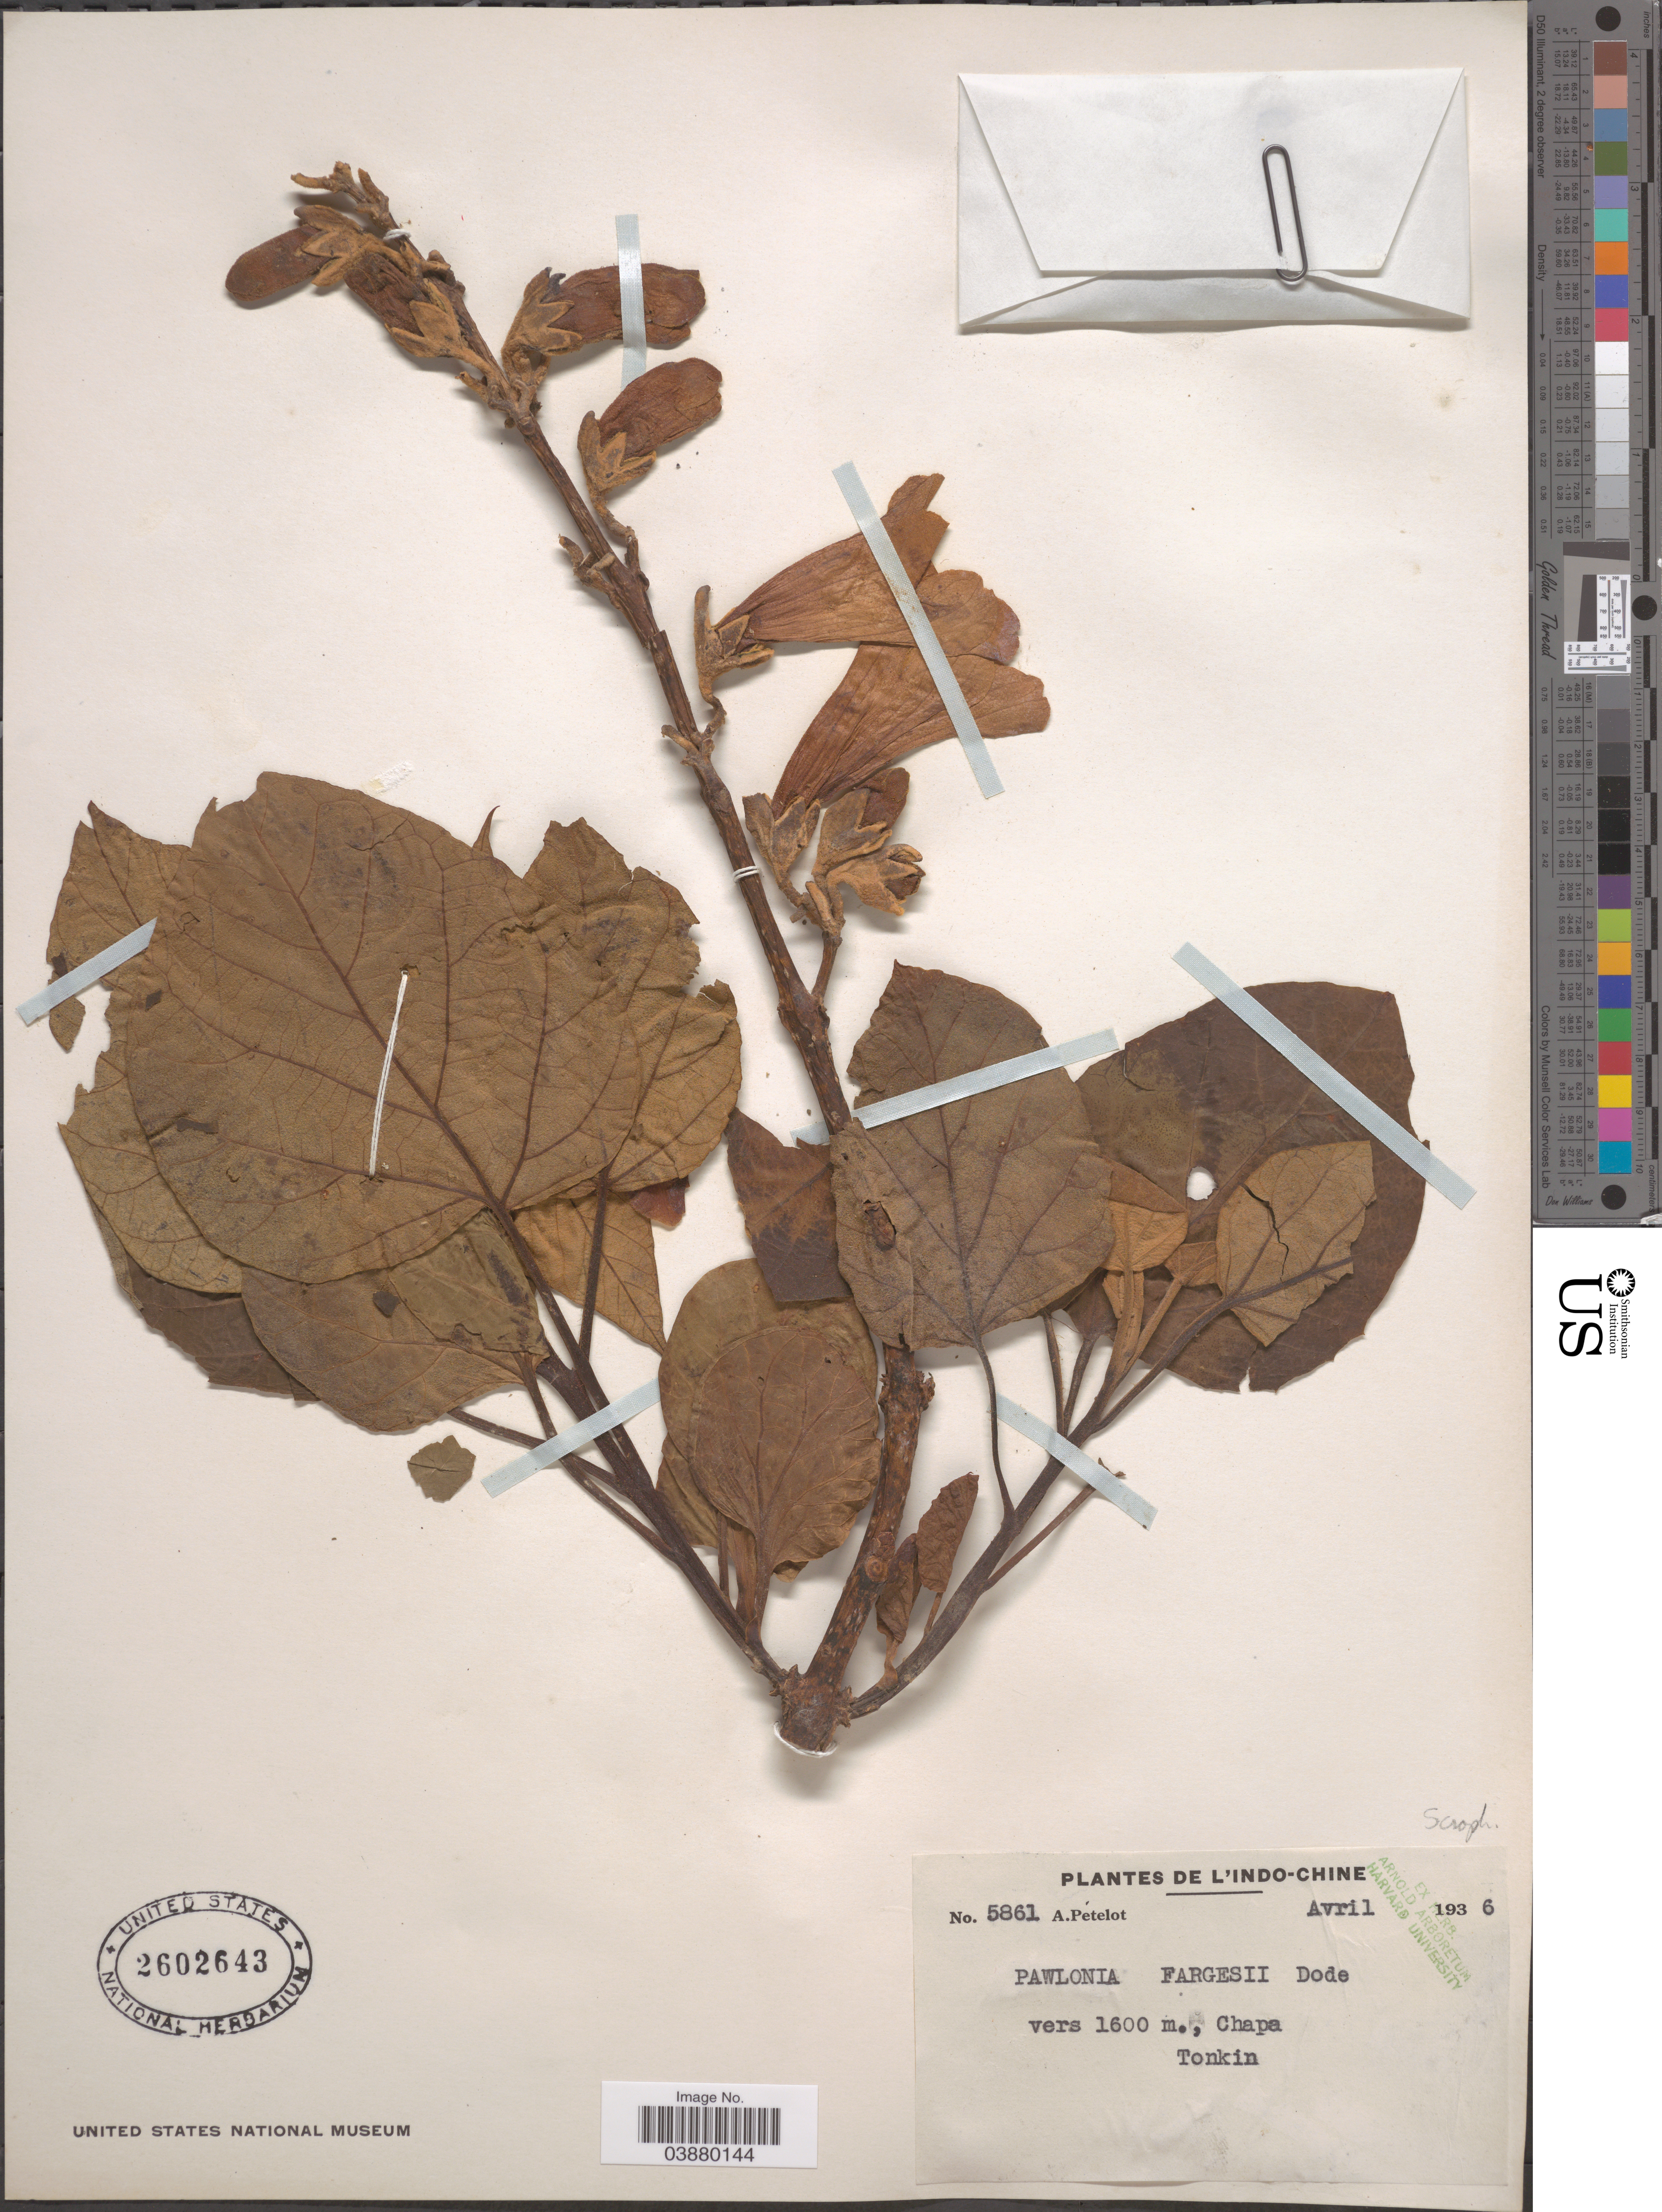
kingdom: Plantae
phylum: Tracheophyta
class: Magnoliopsida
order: Lamiales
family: Paulowniaceae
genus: Paulownia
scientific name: Paulownia fargesii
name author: Franch.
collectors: A. Petelot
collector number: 5861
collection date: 1936-04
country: Vietnam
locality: L'Indo-Chine. Chapa, Tonkin.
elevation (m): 1600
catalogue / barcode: US 2602643